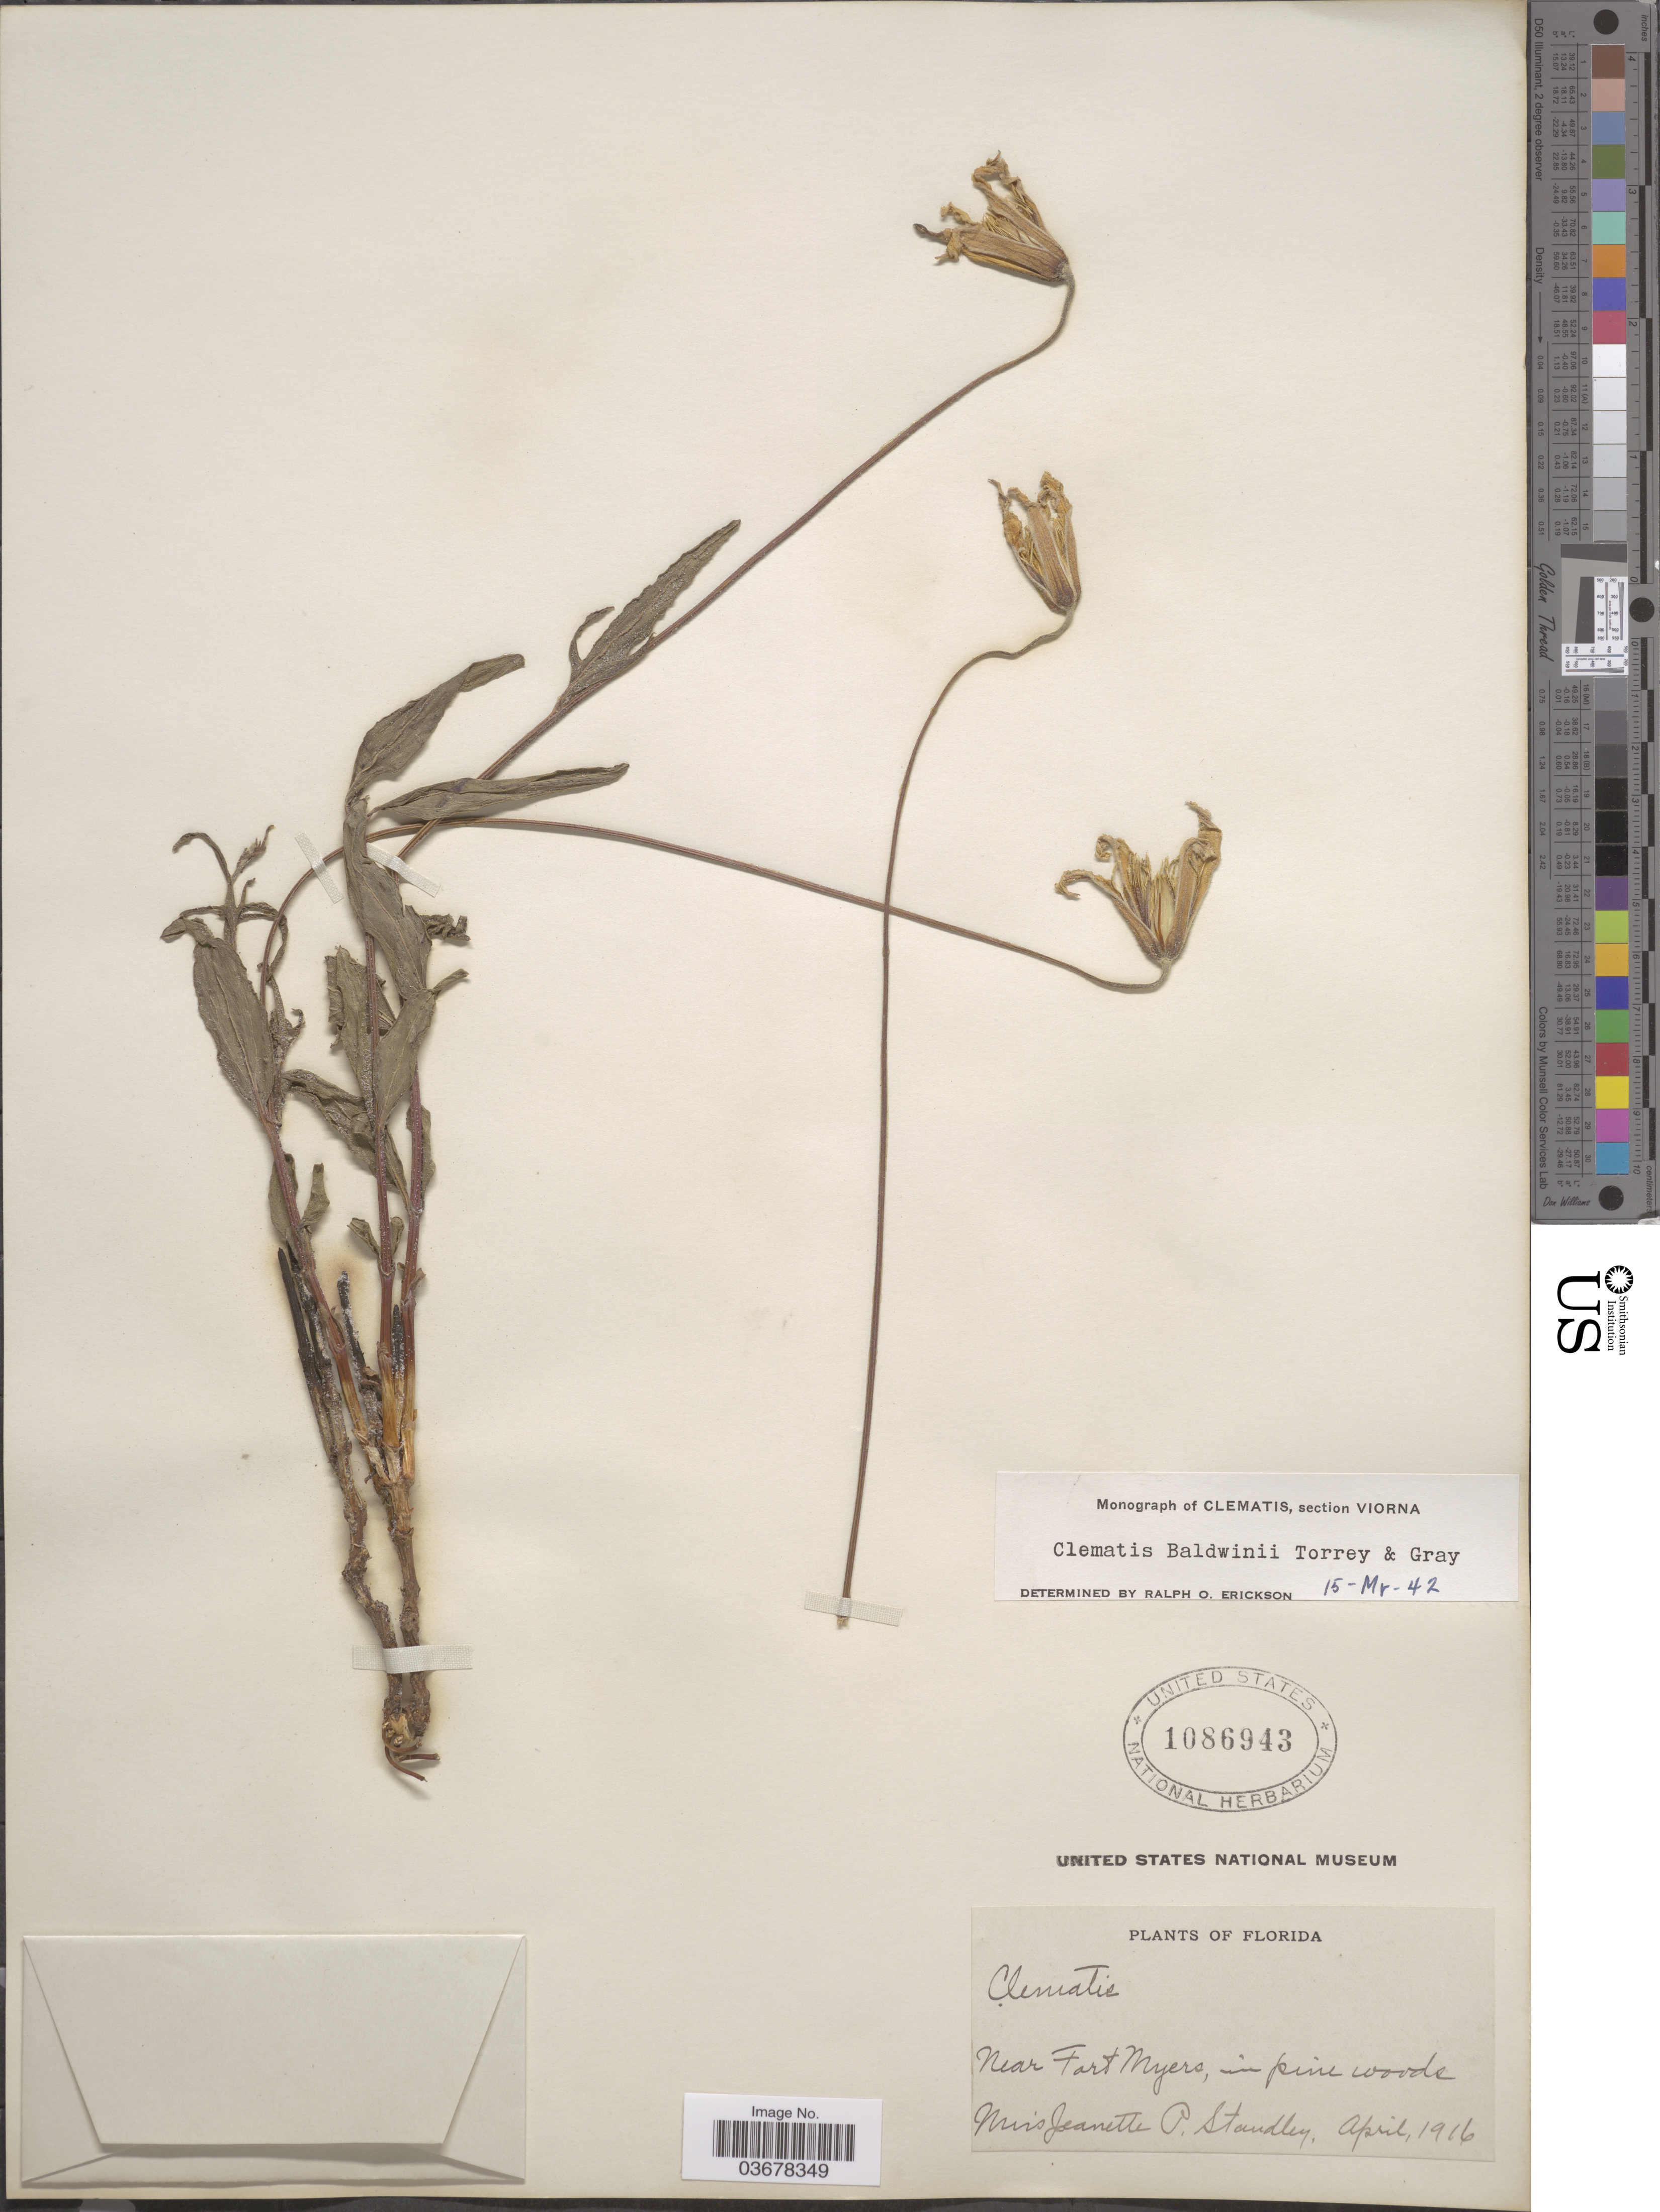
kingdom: Plantae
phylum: Tracheophyta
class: Magnoliopsida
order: Ranunculales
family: Ranunculaceae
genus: Clematis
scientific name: Clematis viorna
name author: L.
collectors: J. P. Standley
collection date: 1916-04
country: United States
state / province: Florida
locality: Near Fort Myers.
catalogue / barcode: US 1086943